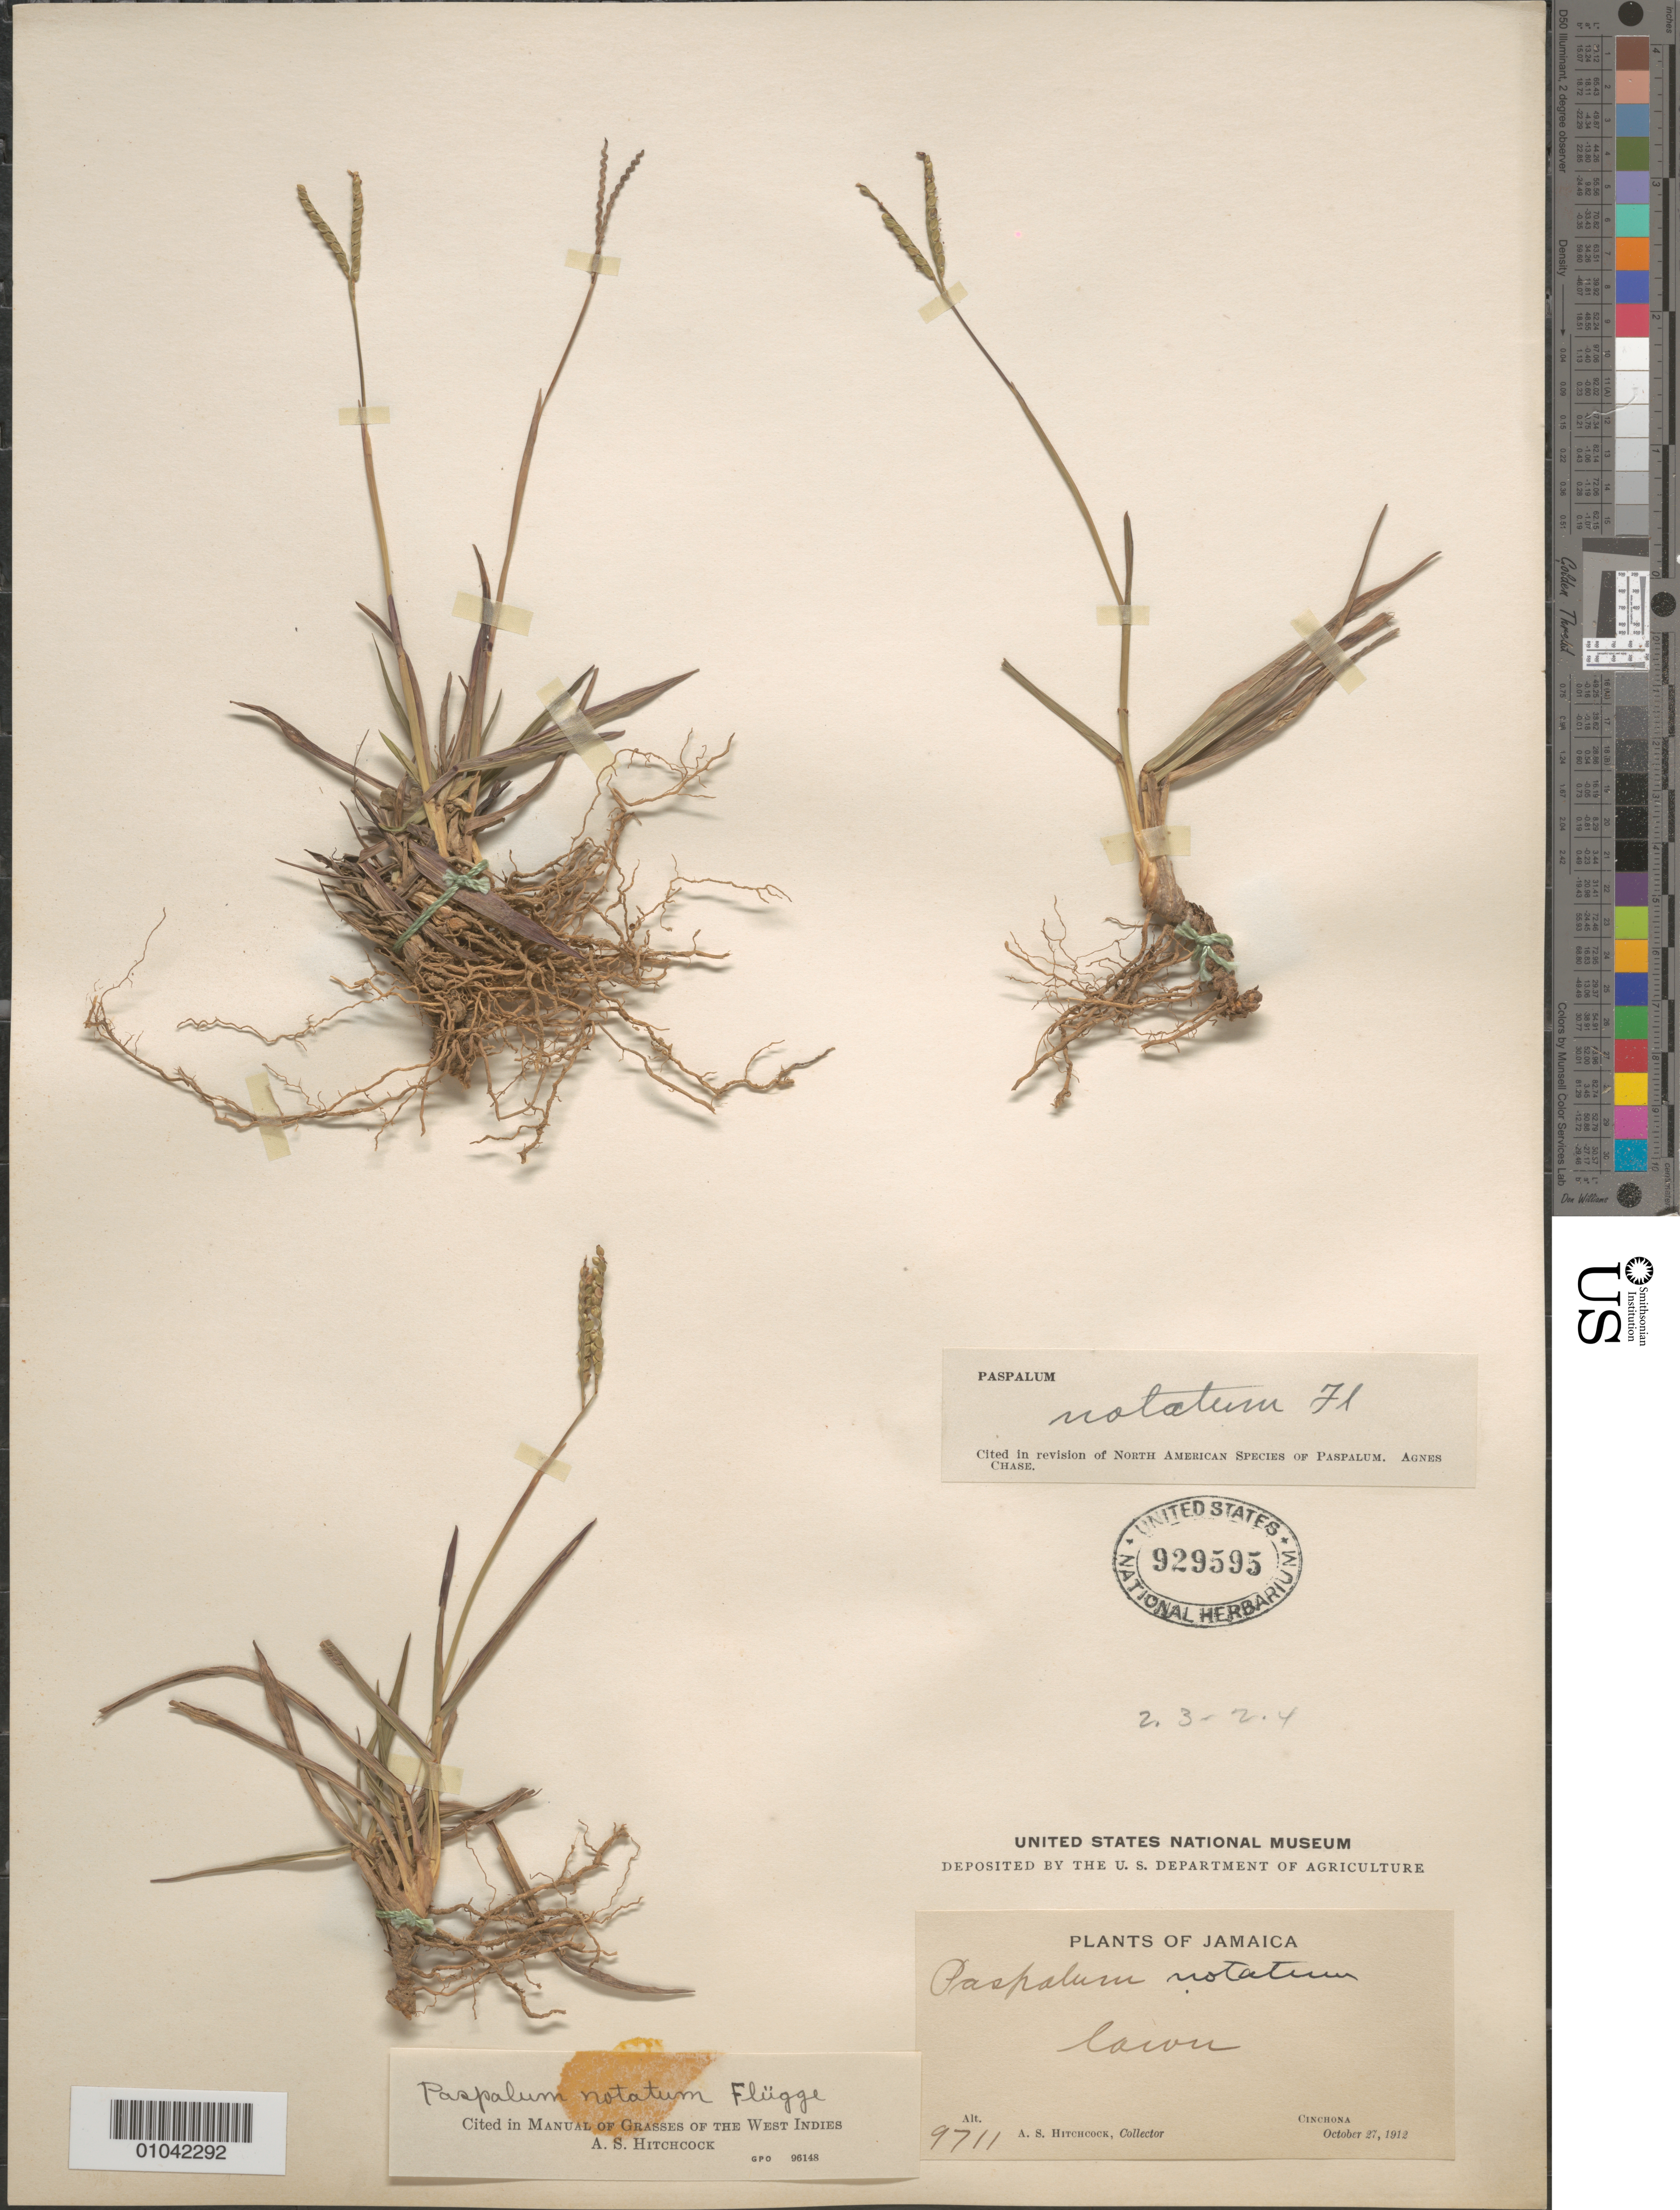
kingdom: Plantae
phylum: Tracheophyta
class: Liliopsida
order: Poales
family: Poaceae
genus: Paspalum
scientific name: Paspalum notatum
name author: Flüggé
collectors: A. S. Hitchcock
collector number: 9711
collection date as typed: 27 Oct 1912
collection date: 1912-10-27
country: Jamaica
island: Jamaica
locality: Cinchona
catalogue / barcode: US 929595